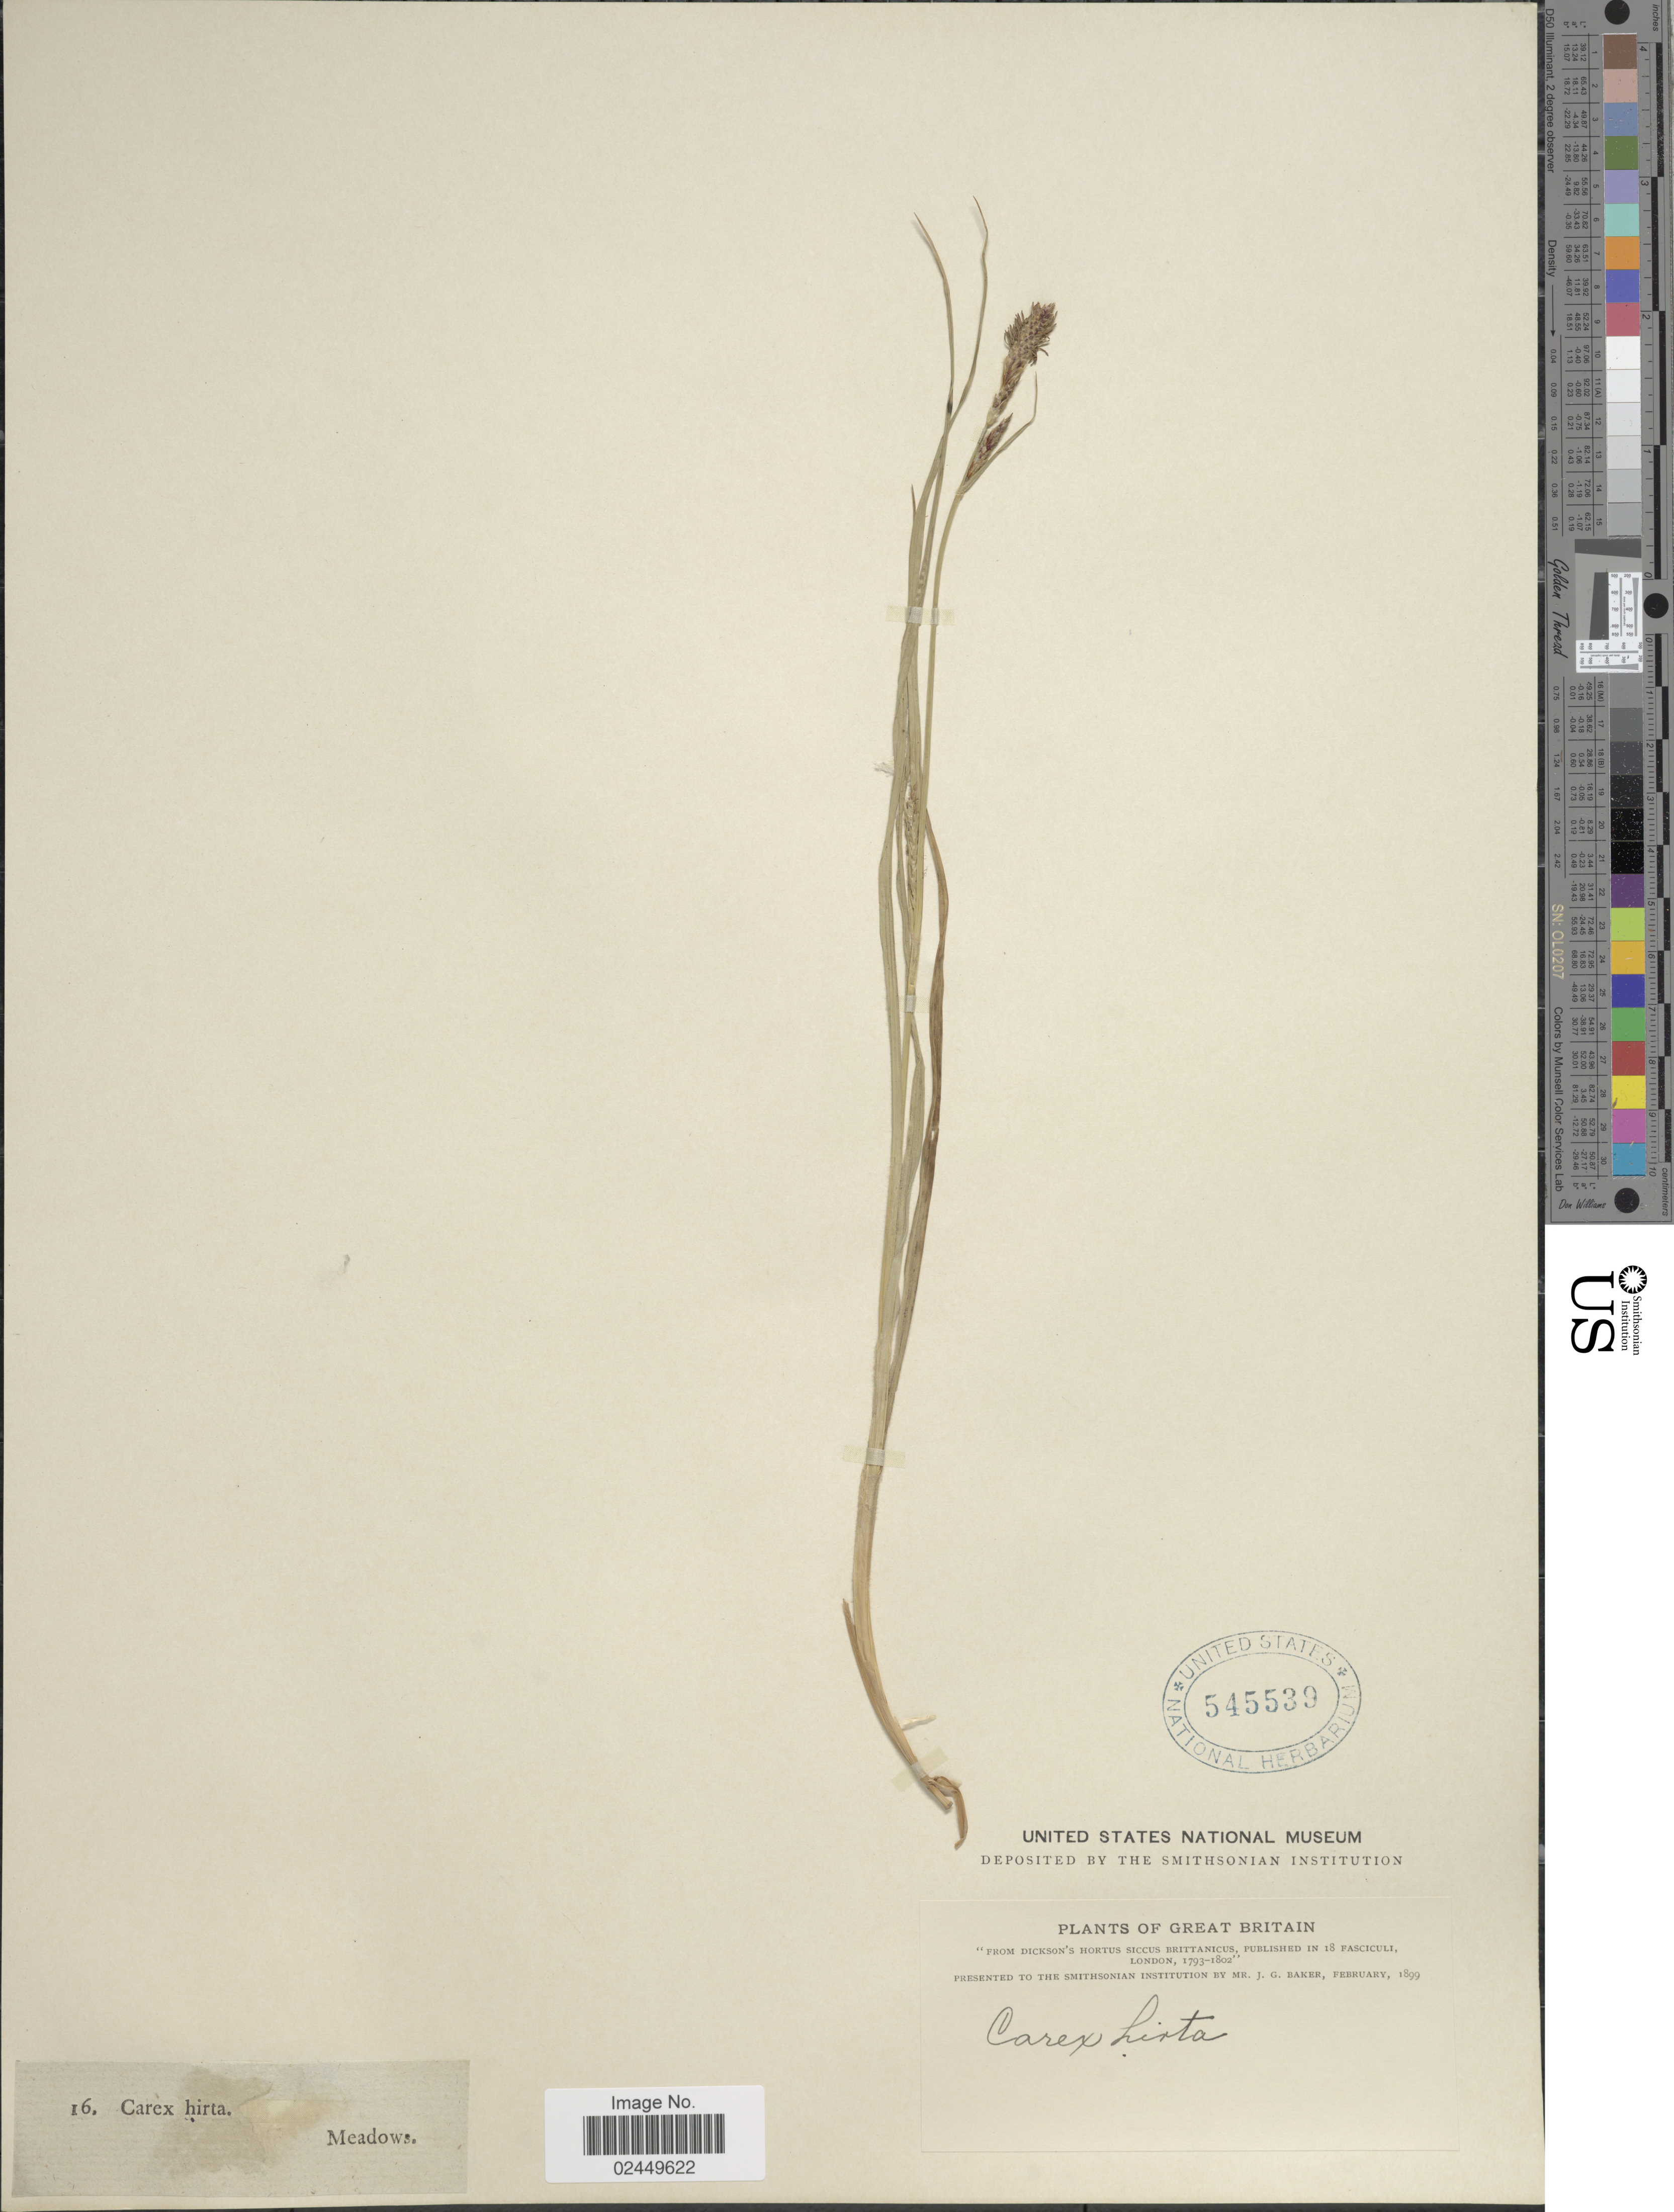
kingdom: Plantae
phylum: Tracheophyta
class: Liliopsida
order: Poales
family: Cyperaceae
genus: Carex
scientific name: Carex hirta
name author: L.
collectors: ex herb. J.G. Baker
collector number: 16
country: United Kingdom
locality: Great Britain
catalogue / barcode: US 545539